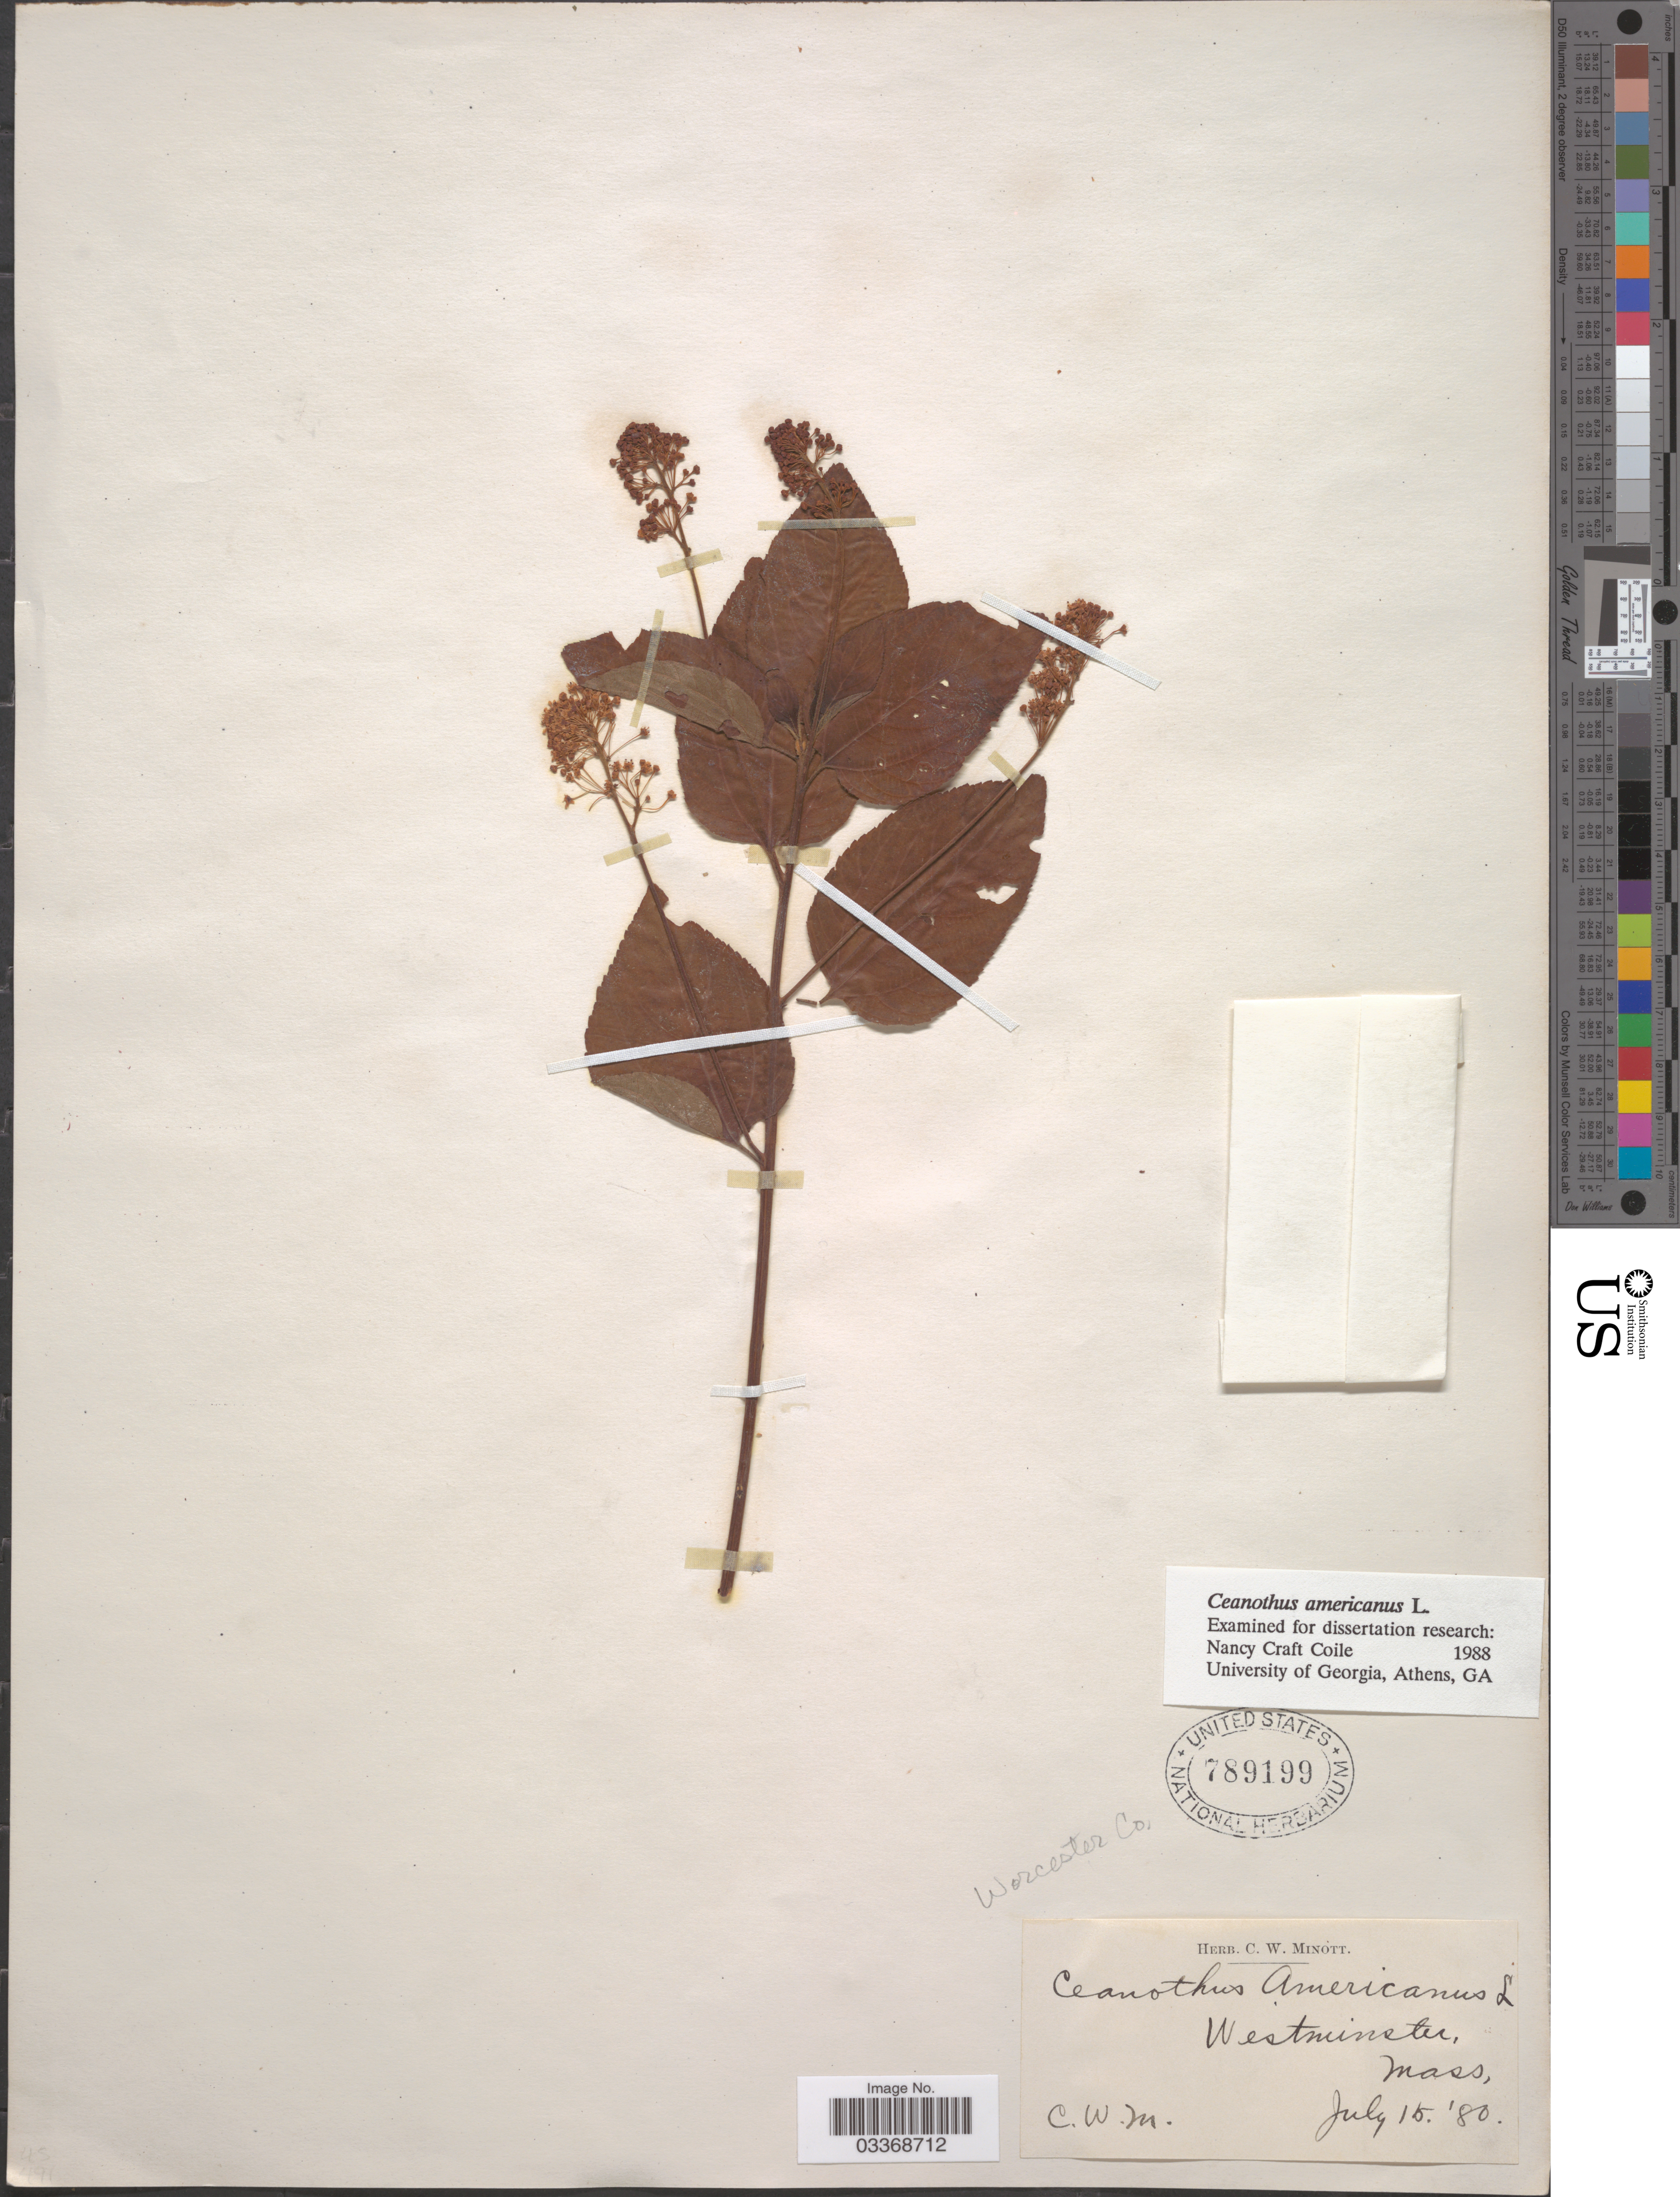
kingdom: Plantae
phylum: Tracheophyta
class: Magnoliopsida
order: Rosales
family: Rhamnaceae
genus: Ceanothus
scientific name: Ceanothus americanus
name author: L.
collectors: C. Minott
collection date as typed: Transcribed d/m/y: 15/7/80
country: United States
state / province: Massachusetts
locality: Westminster, Worcester Co.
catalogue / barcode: US 789199